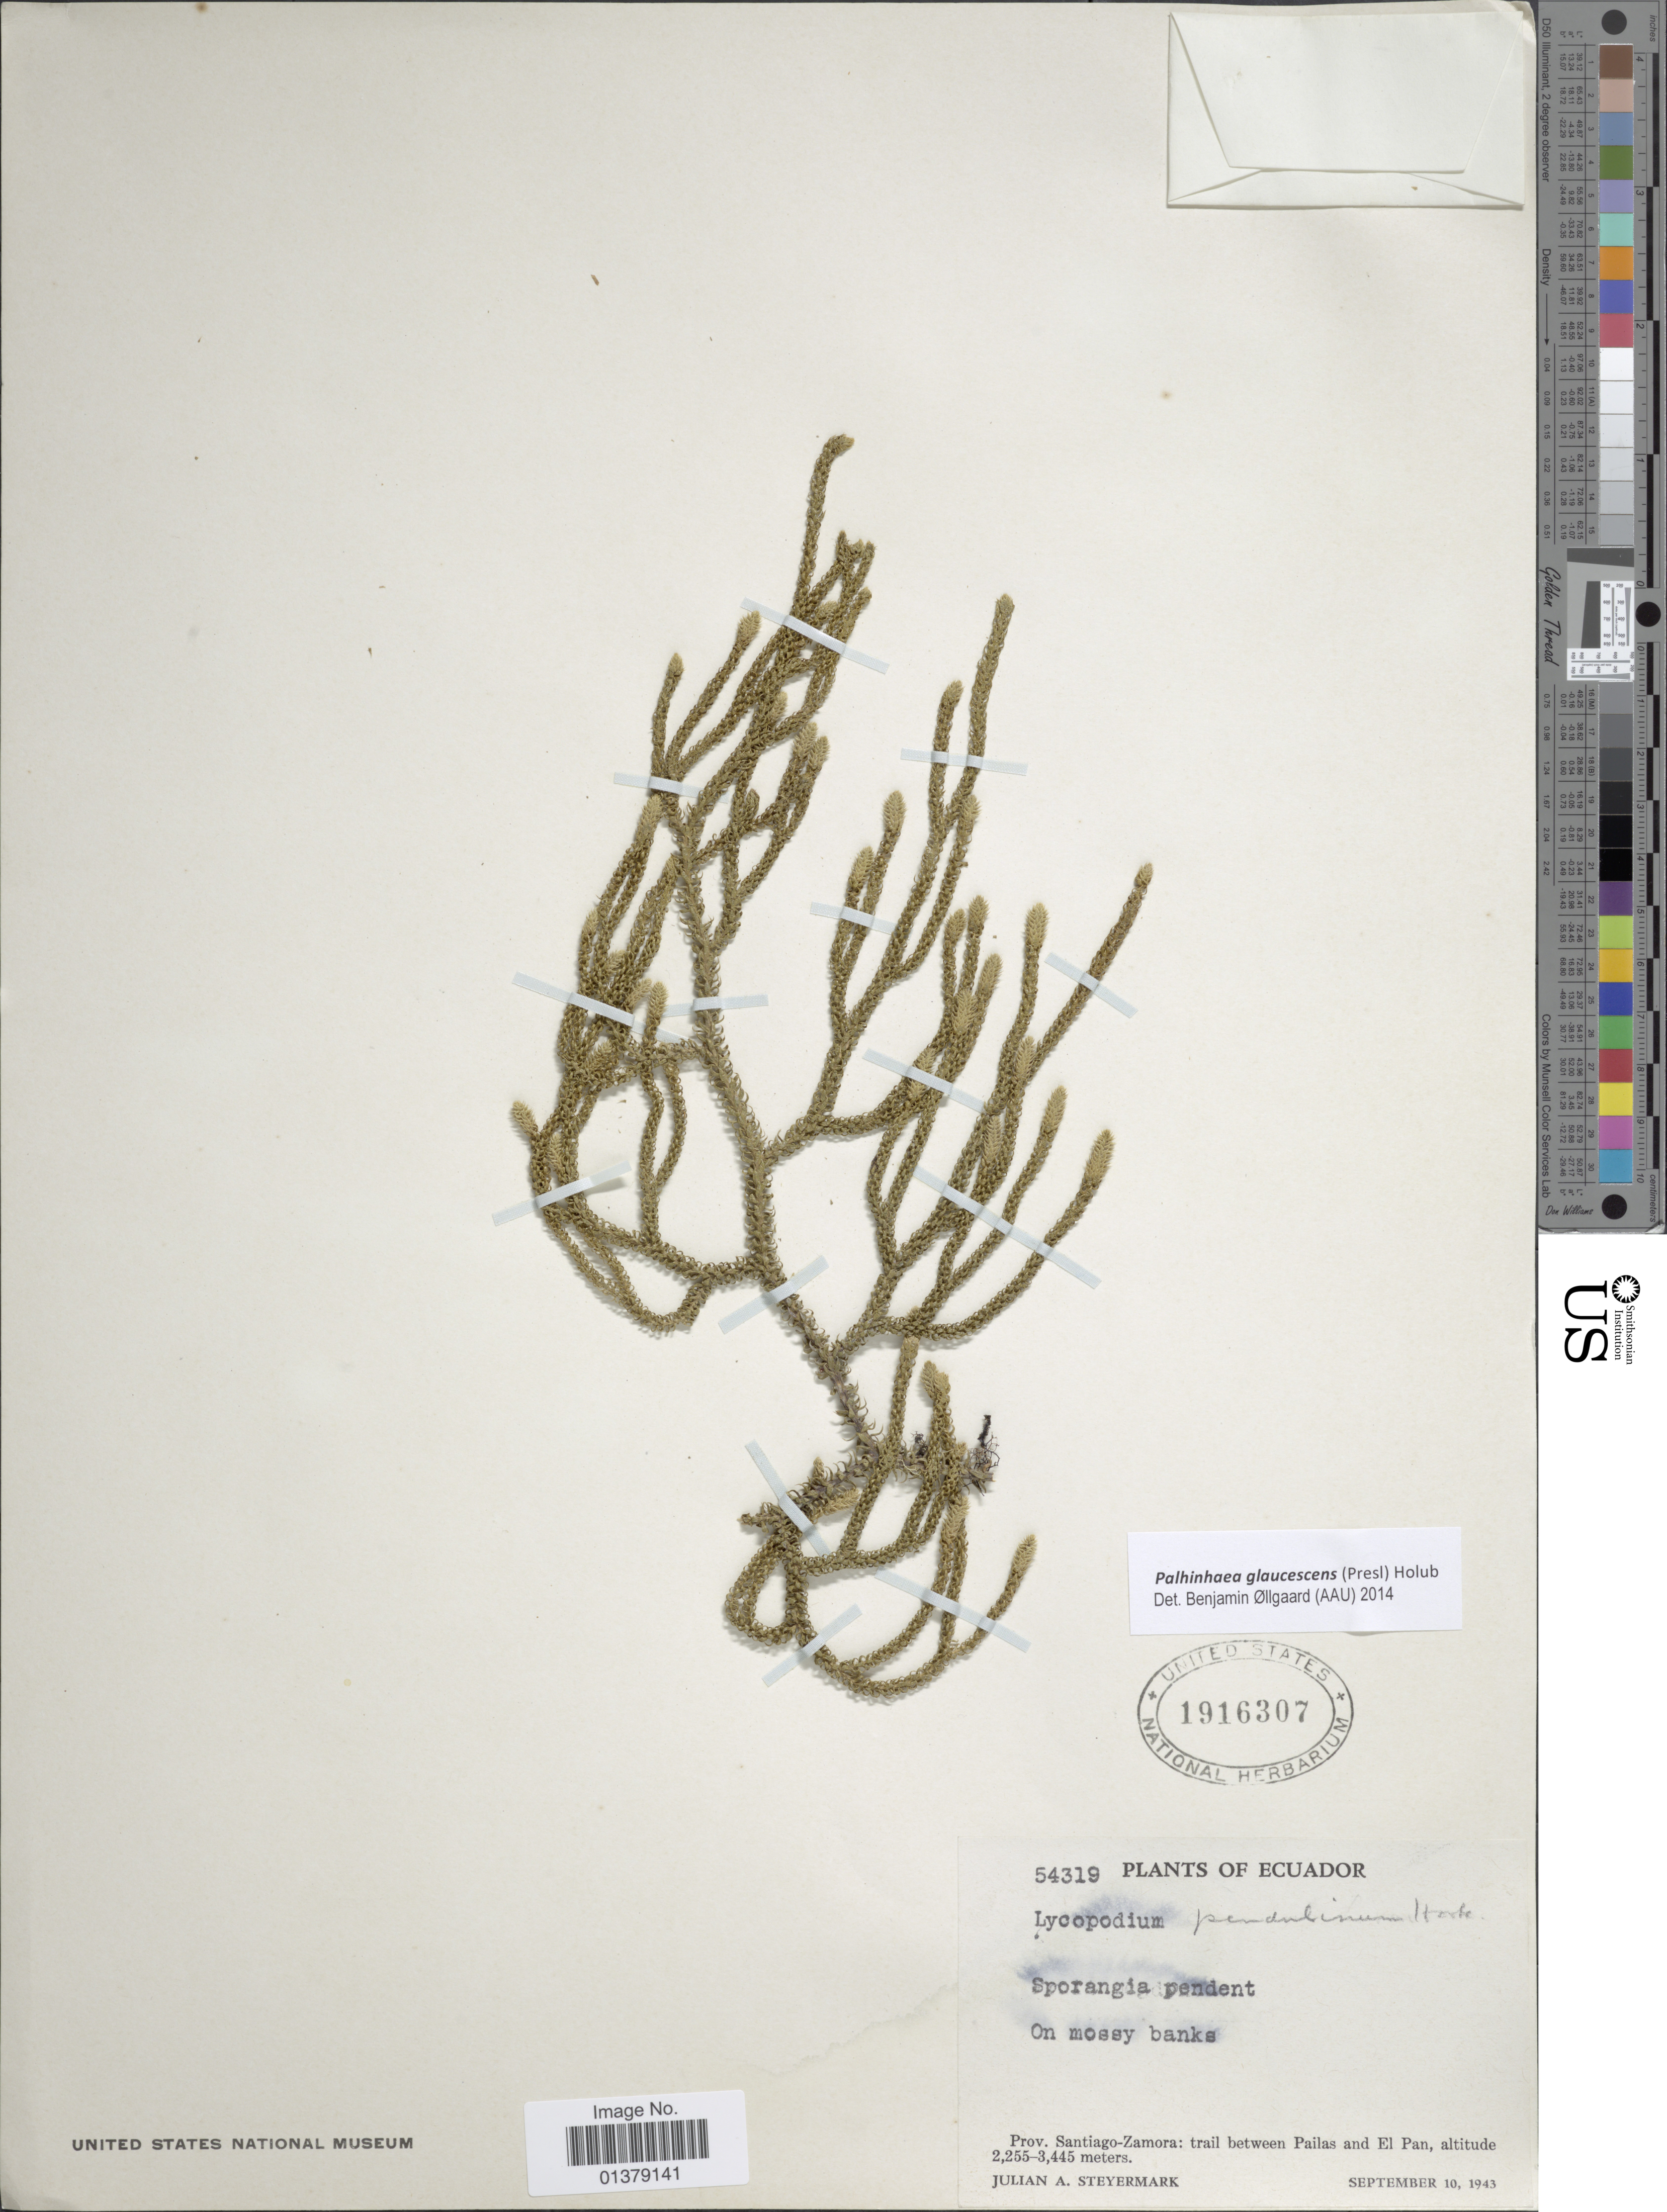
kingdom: Plantae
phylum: Tracheophyta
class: Lycopodiopsida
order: Lycopodiales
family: Lycopodiaceae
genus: Palhinhaea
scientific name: Palhinhaea glaucescens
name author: (C. Presl) Holub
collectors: J. Steyermark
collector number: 54319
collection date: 1943-09-10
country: Ecuador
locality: Prov. Santiago-Zamora: trail between Pailas and El Pan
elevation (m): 2255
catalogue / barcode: US 1916307